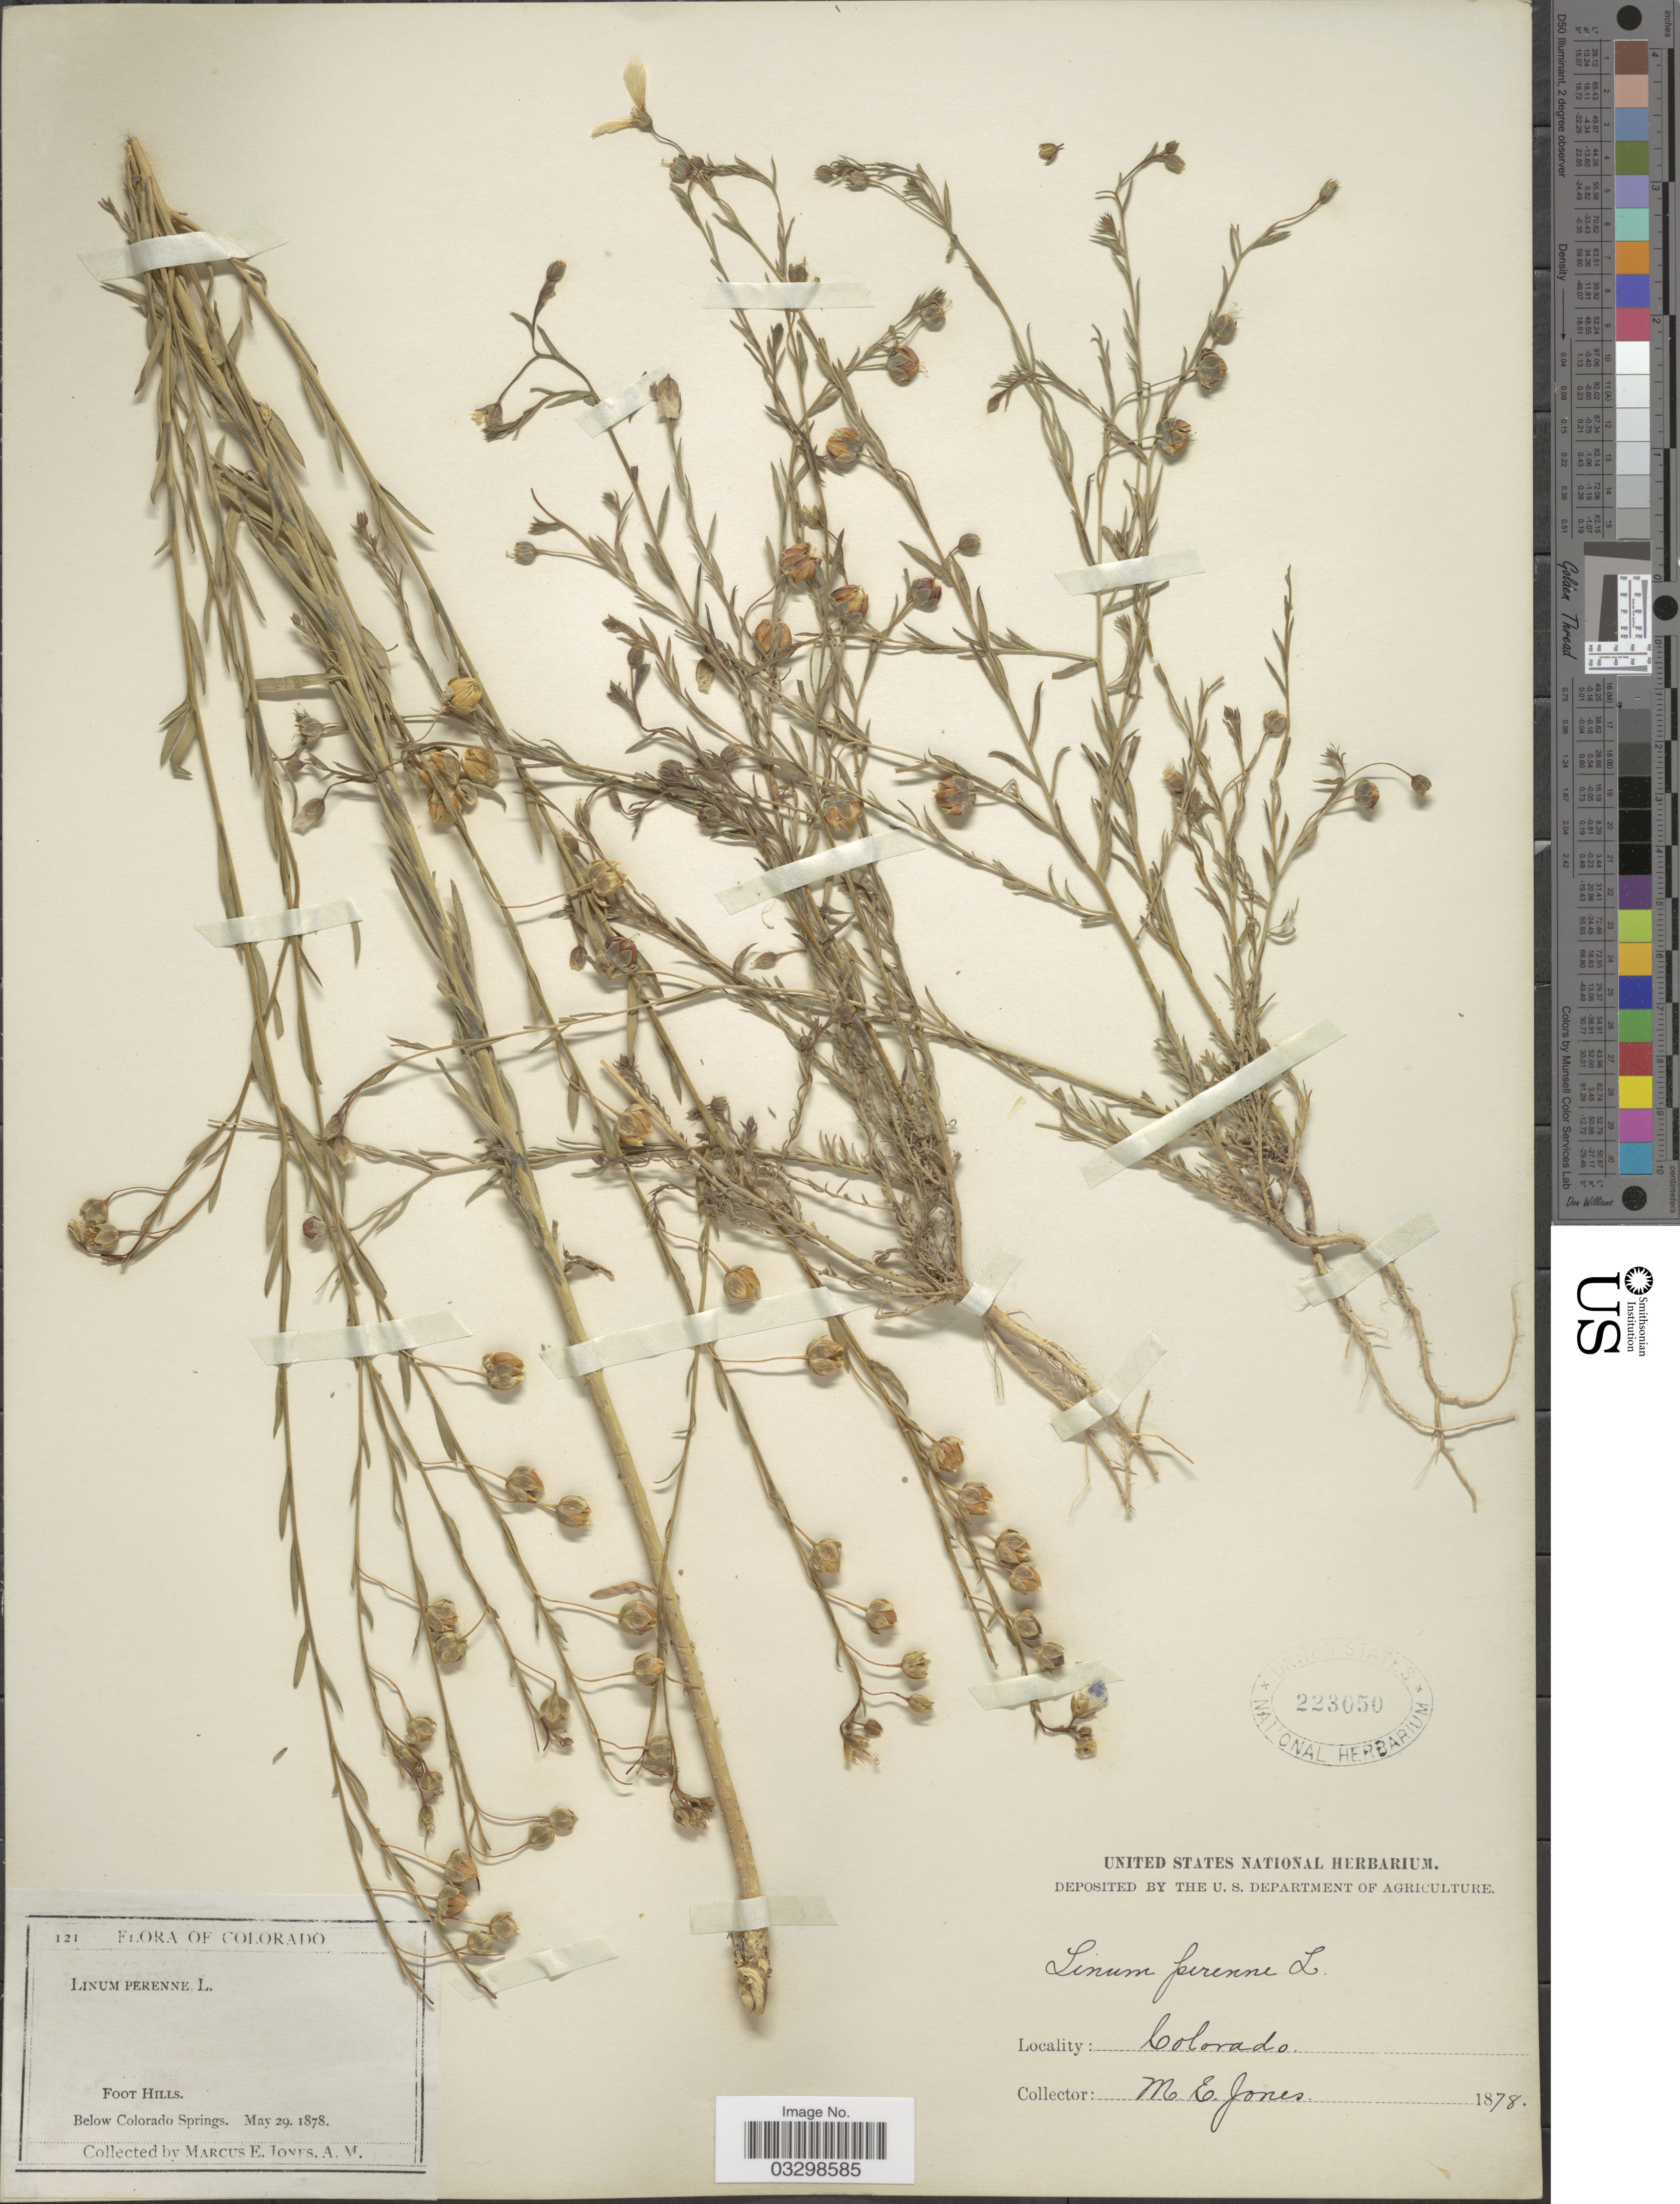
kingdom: Plantae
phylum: Tracheophyta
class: Magnoliopsida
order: Malpighiales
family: Linaceae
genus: Linum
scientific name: Linum lewisii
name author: Pursh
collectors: M. E. Jones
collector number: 121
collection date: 1878-05-29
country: United States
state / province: Colorado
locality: Below Colorado Springs.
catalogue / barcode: US 223050